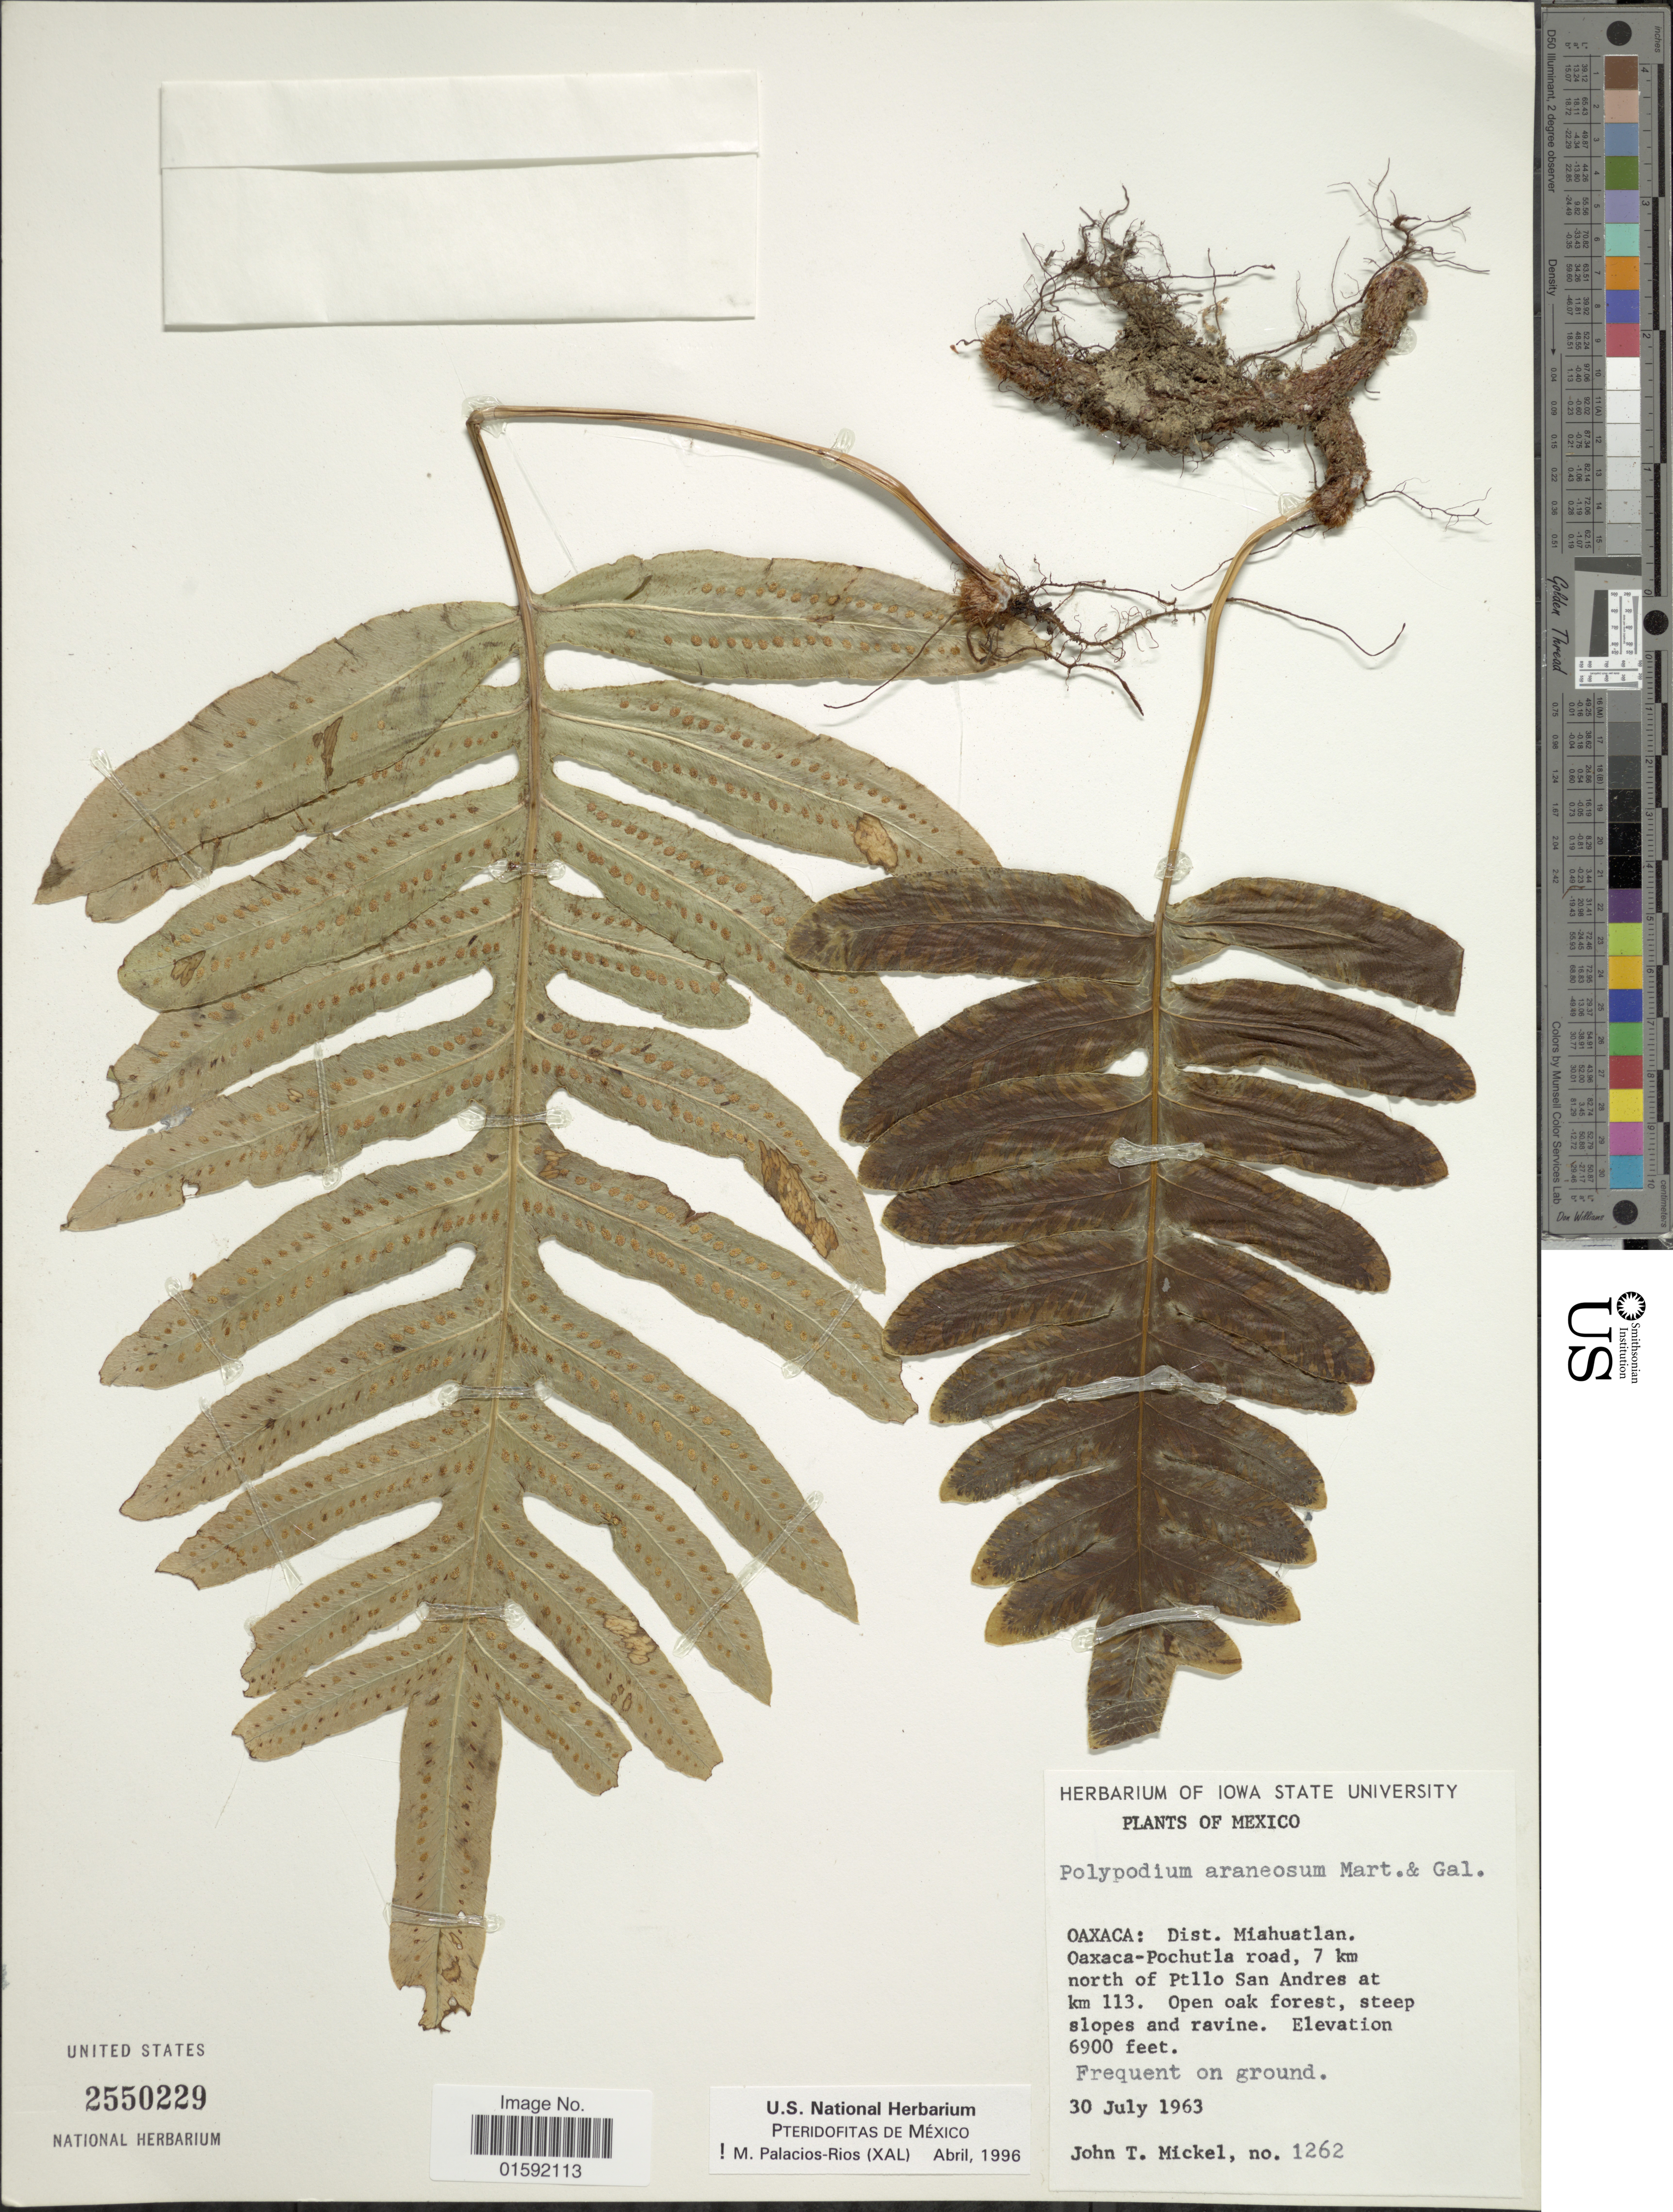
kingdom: Plantae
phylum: Tracheophyta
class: Polypodiopsida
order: Polypodiales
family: Polypodiaceae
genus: Phlebodium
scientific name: Phlebodium araneosum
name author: (M. Martens) Mickel & Beitel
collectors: J. T. Mickel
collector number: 1262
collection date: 1963-07-30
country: Mexico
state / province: Oaxaca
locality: Dist. Miahuatlan, Oaxaca-Pochutla road, 7 km north of Ptllo San Andres at km 113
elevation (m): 2103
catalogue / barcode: US 2550229